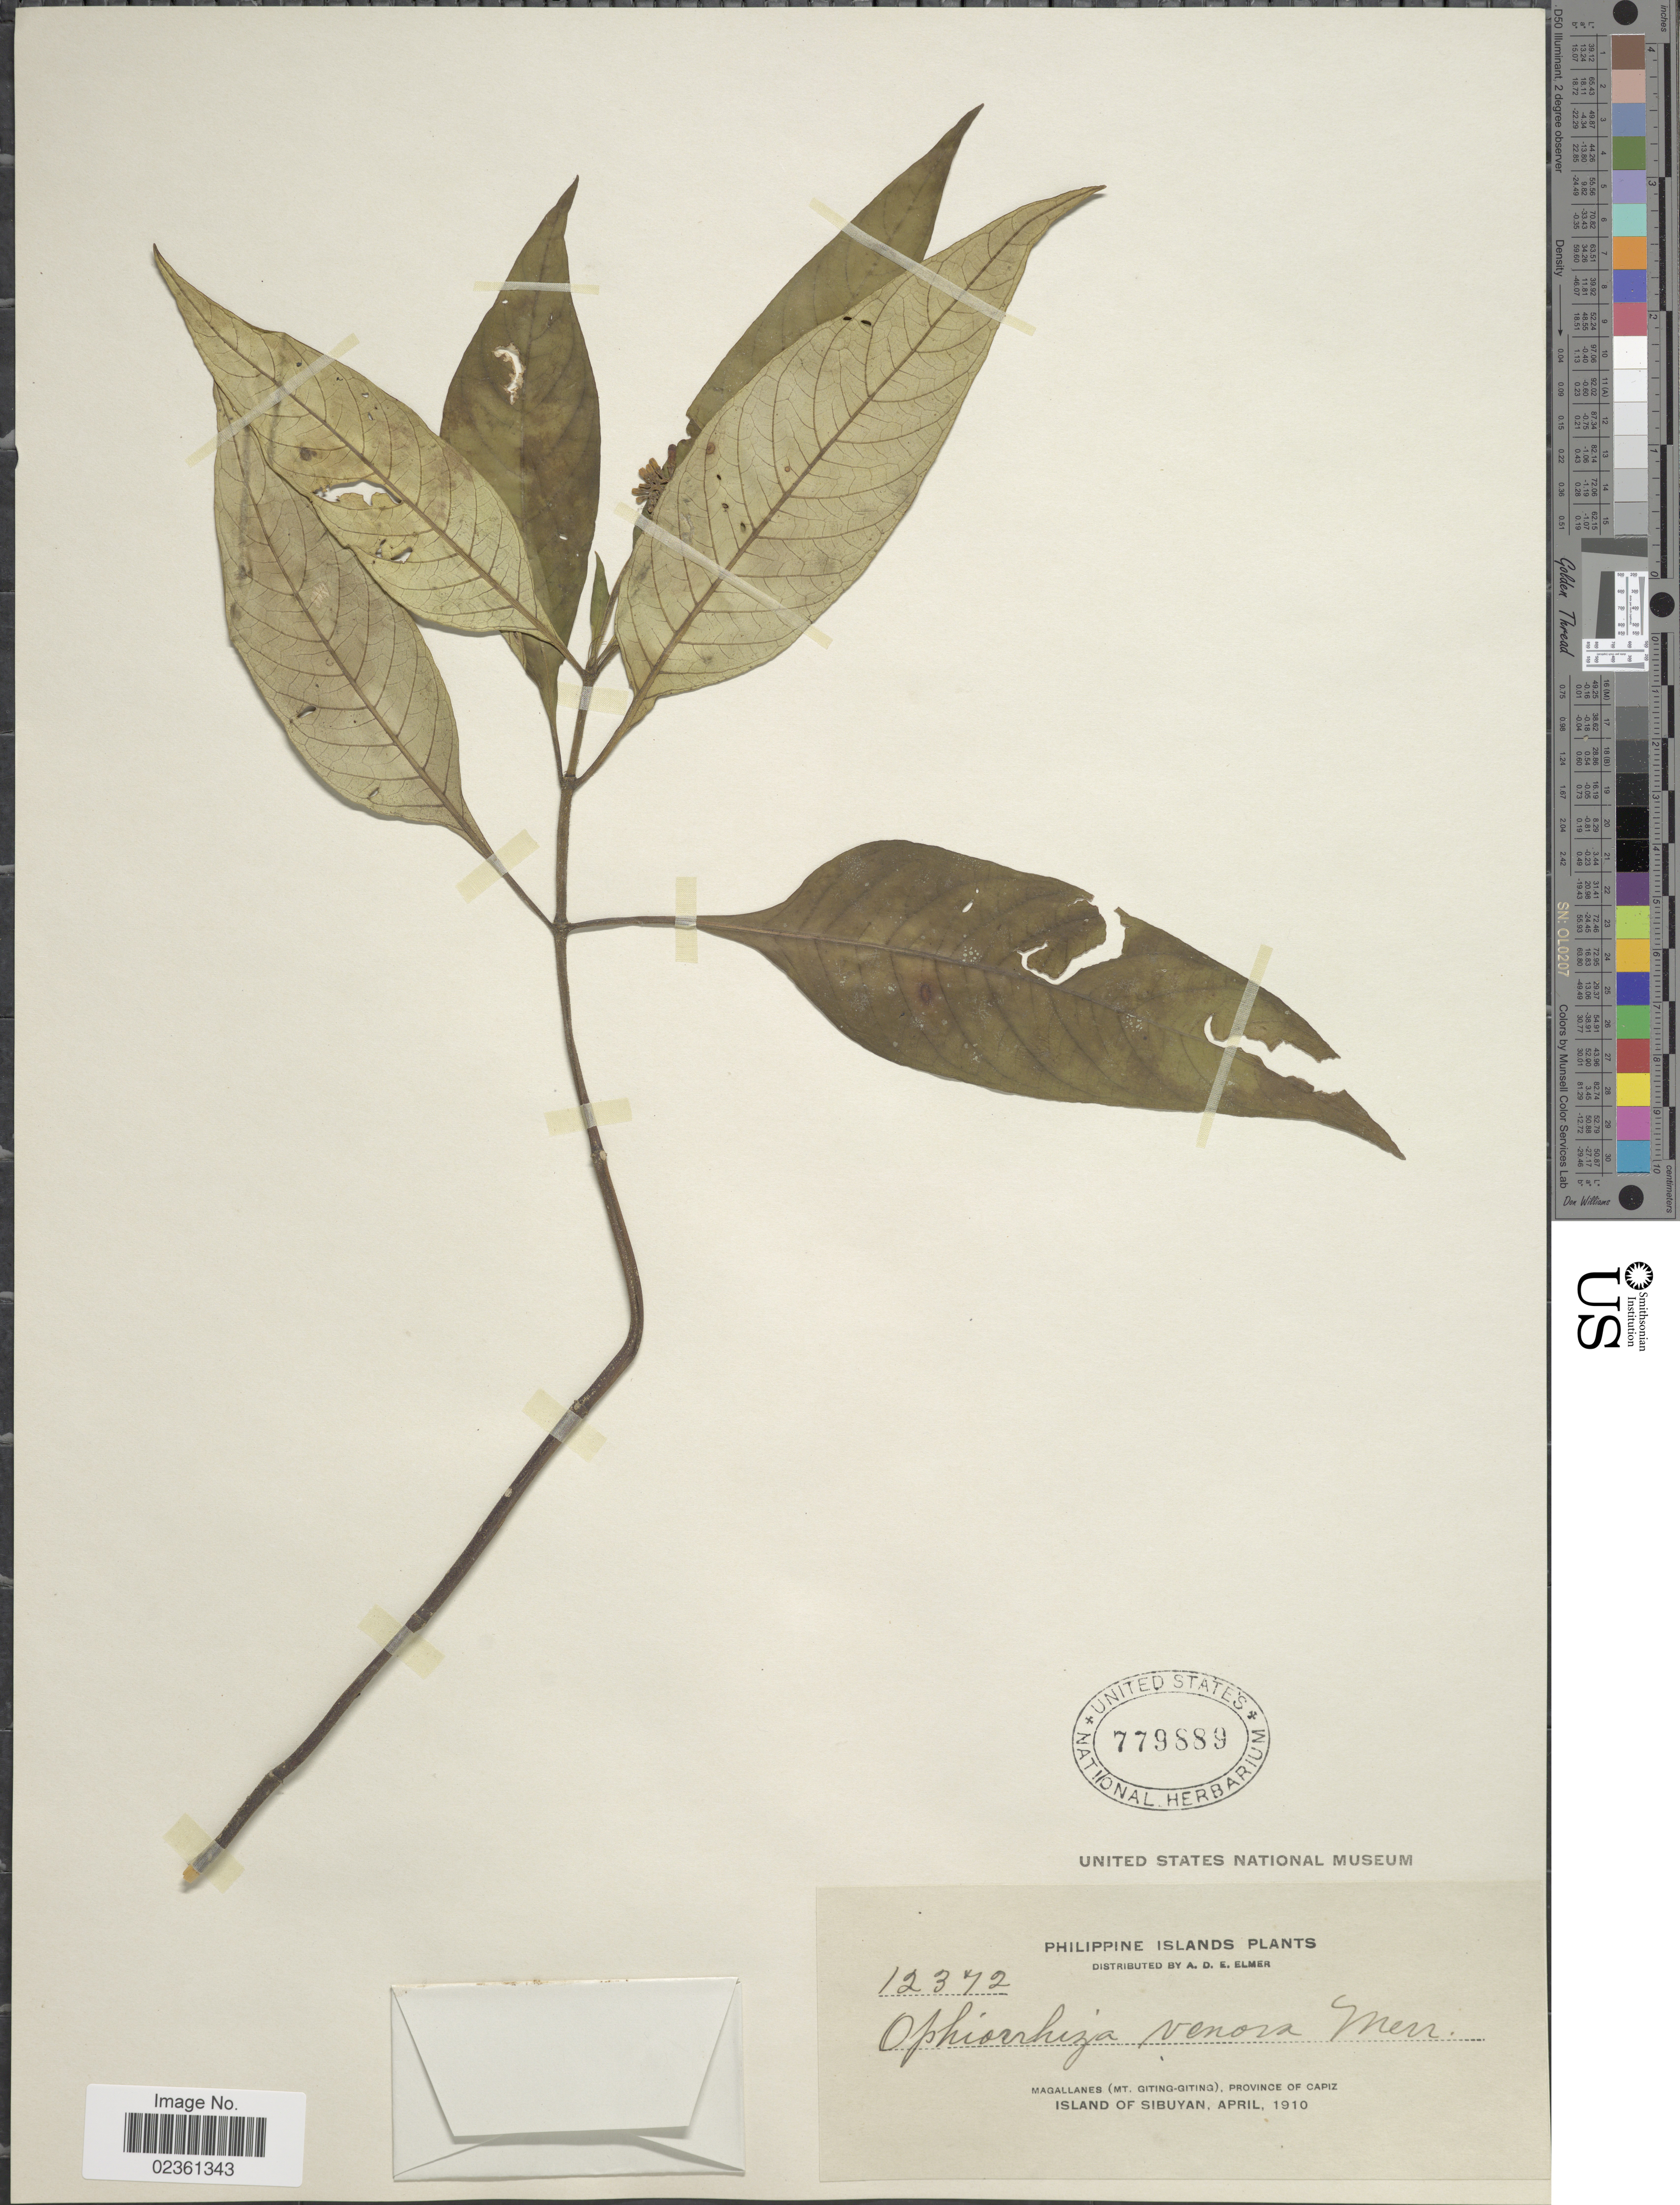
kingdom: Plantae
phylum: Tracheophyta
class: Magnoliopsida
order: Gentianales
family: Rubiaceae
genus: Ophiorrhiza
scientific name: Ophiorrhiza venosa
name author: Merr.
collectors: A. D. E. Elmer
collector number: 12372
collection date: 1910-04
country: Philippines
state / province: Western Visayas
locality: Philippine Islands, Magallanes (Mt. Giting-Giting), Province of Capiz, Island of Sibuyan.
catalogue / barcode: US 779889